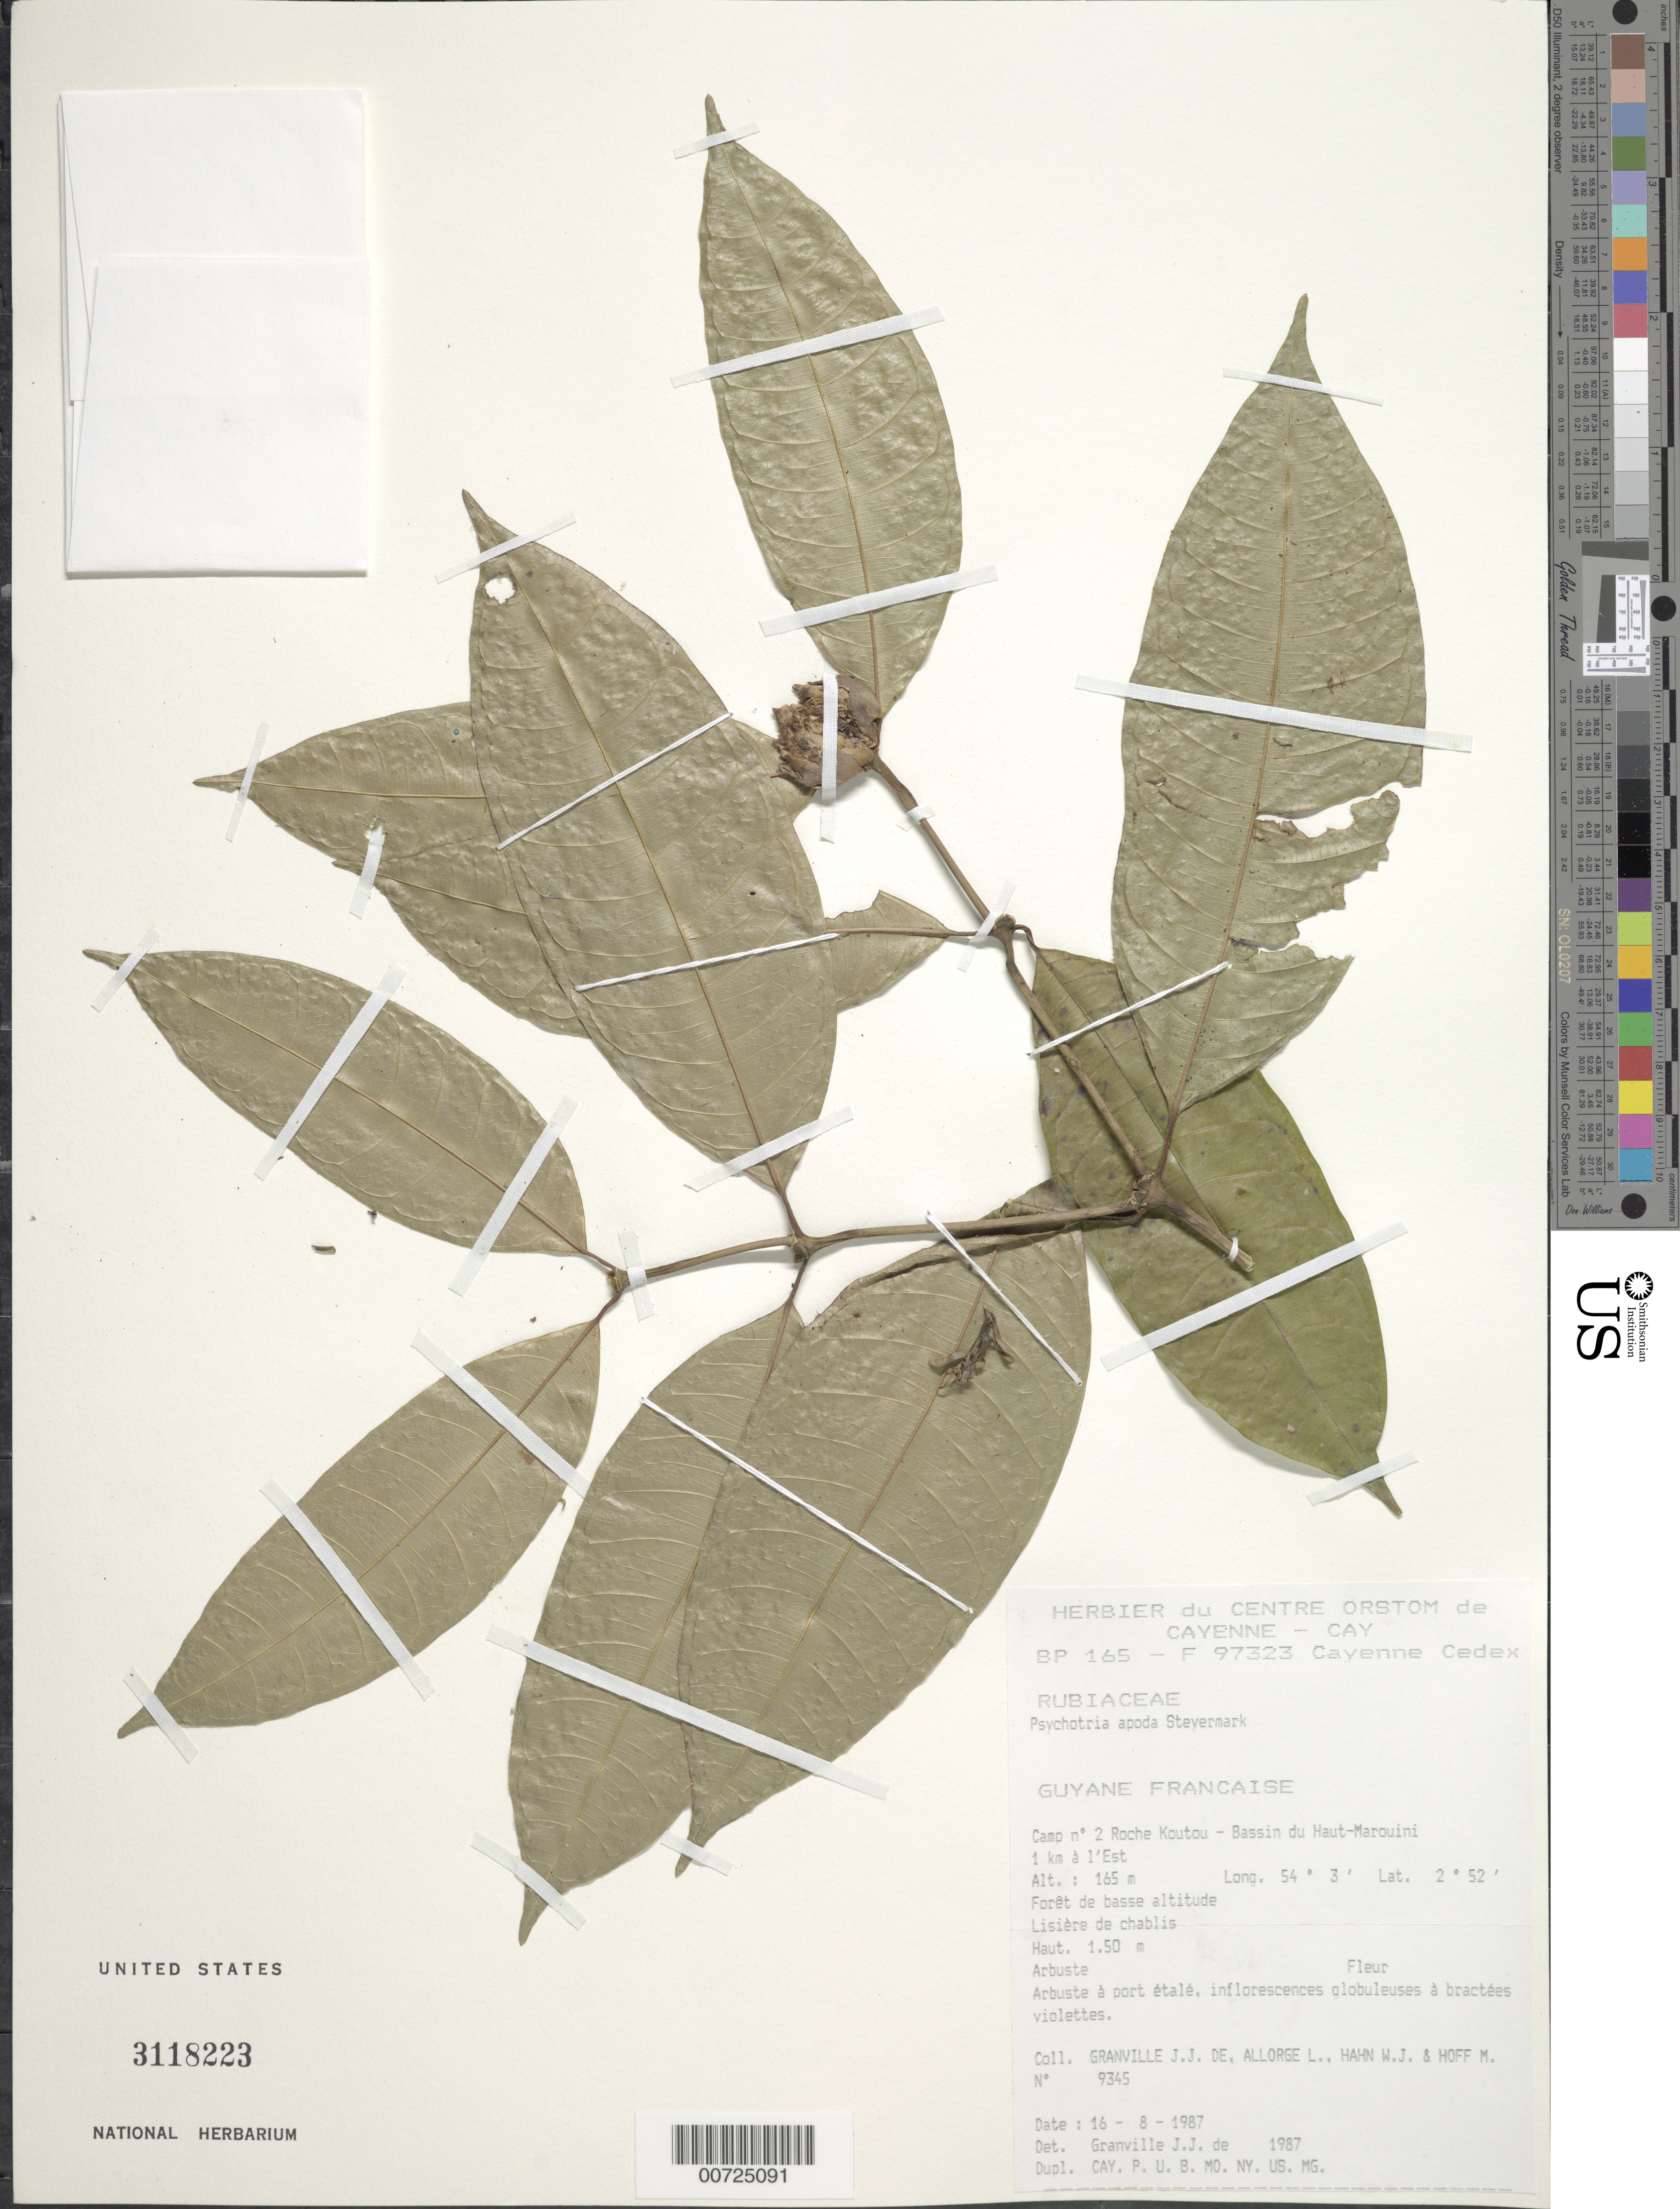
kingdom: Plantae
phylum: Tracheophyta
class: Magnoliopsida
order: Gentianales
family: Rubiaceae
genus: Palicourea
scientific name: Palicourea apoda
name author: (Steyerm.) Delprete & J.H. Kirkbr.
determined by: Kirkbride, J. H., Jr.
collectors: J.-J. de Granville, L. Allorge, W. J. Hahn & M. Hoff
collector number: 9345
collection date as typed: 16-Aug-87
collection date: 1987-08-16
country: French Guiana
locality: Roche Koutou, Bassin du Haut-Marouini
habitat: Forest of low altitude, edge of ridge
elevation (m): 165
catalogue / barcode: US 3118223